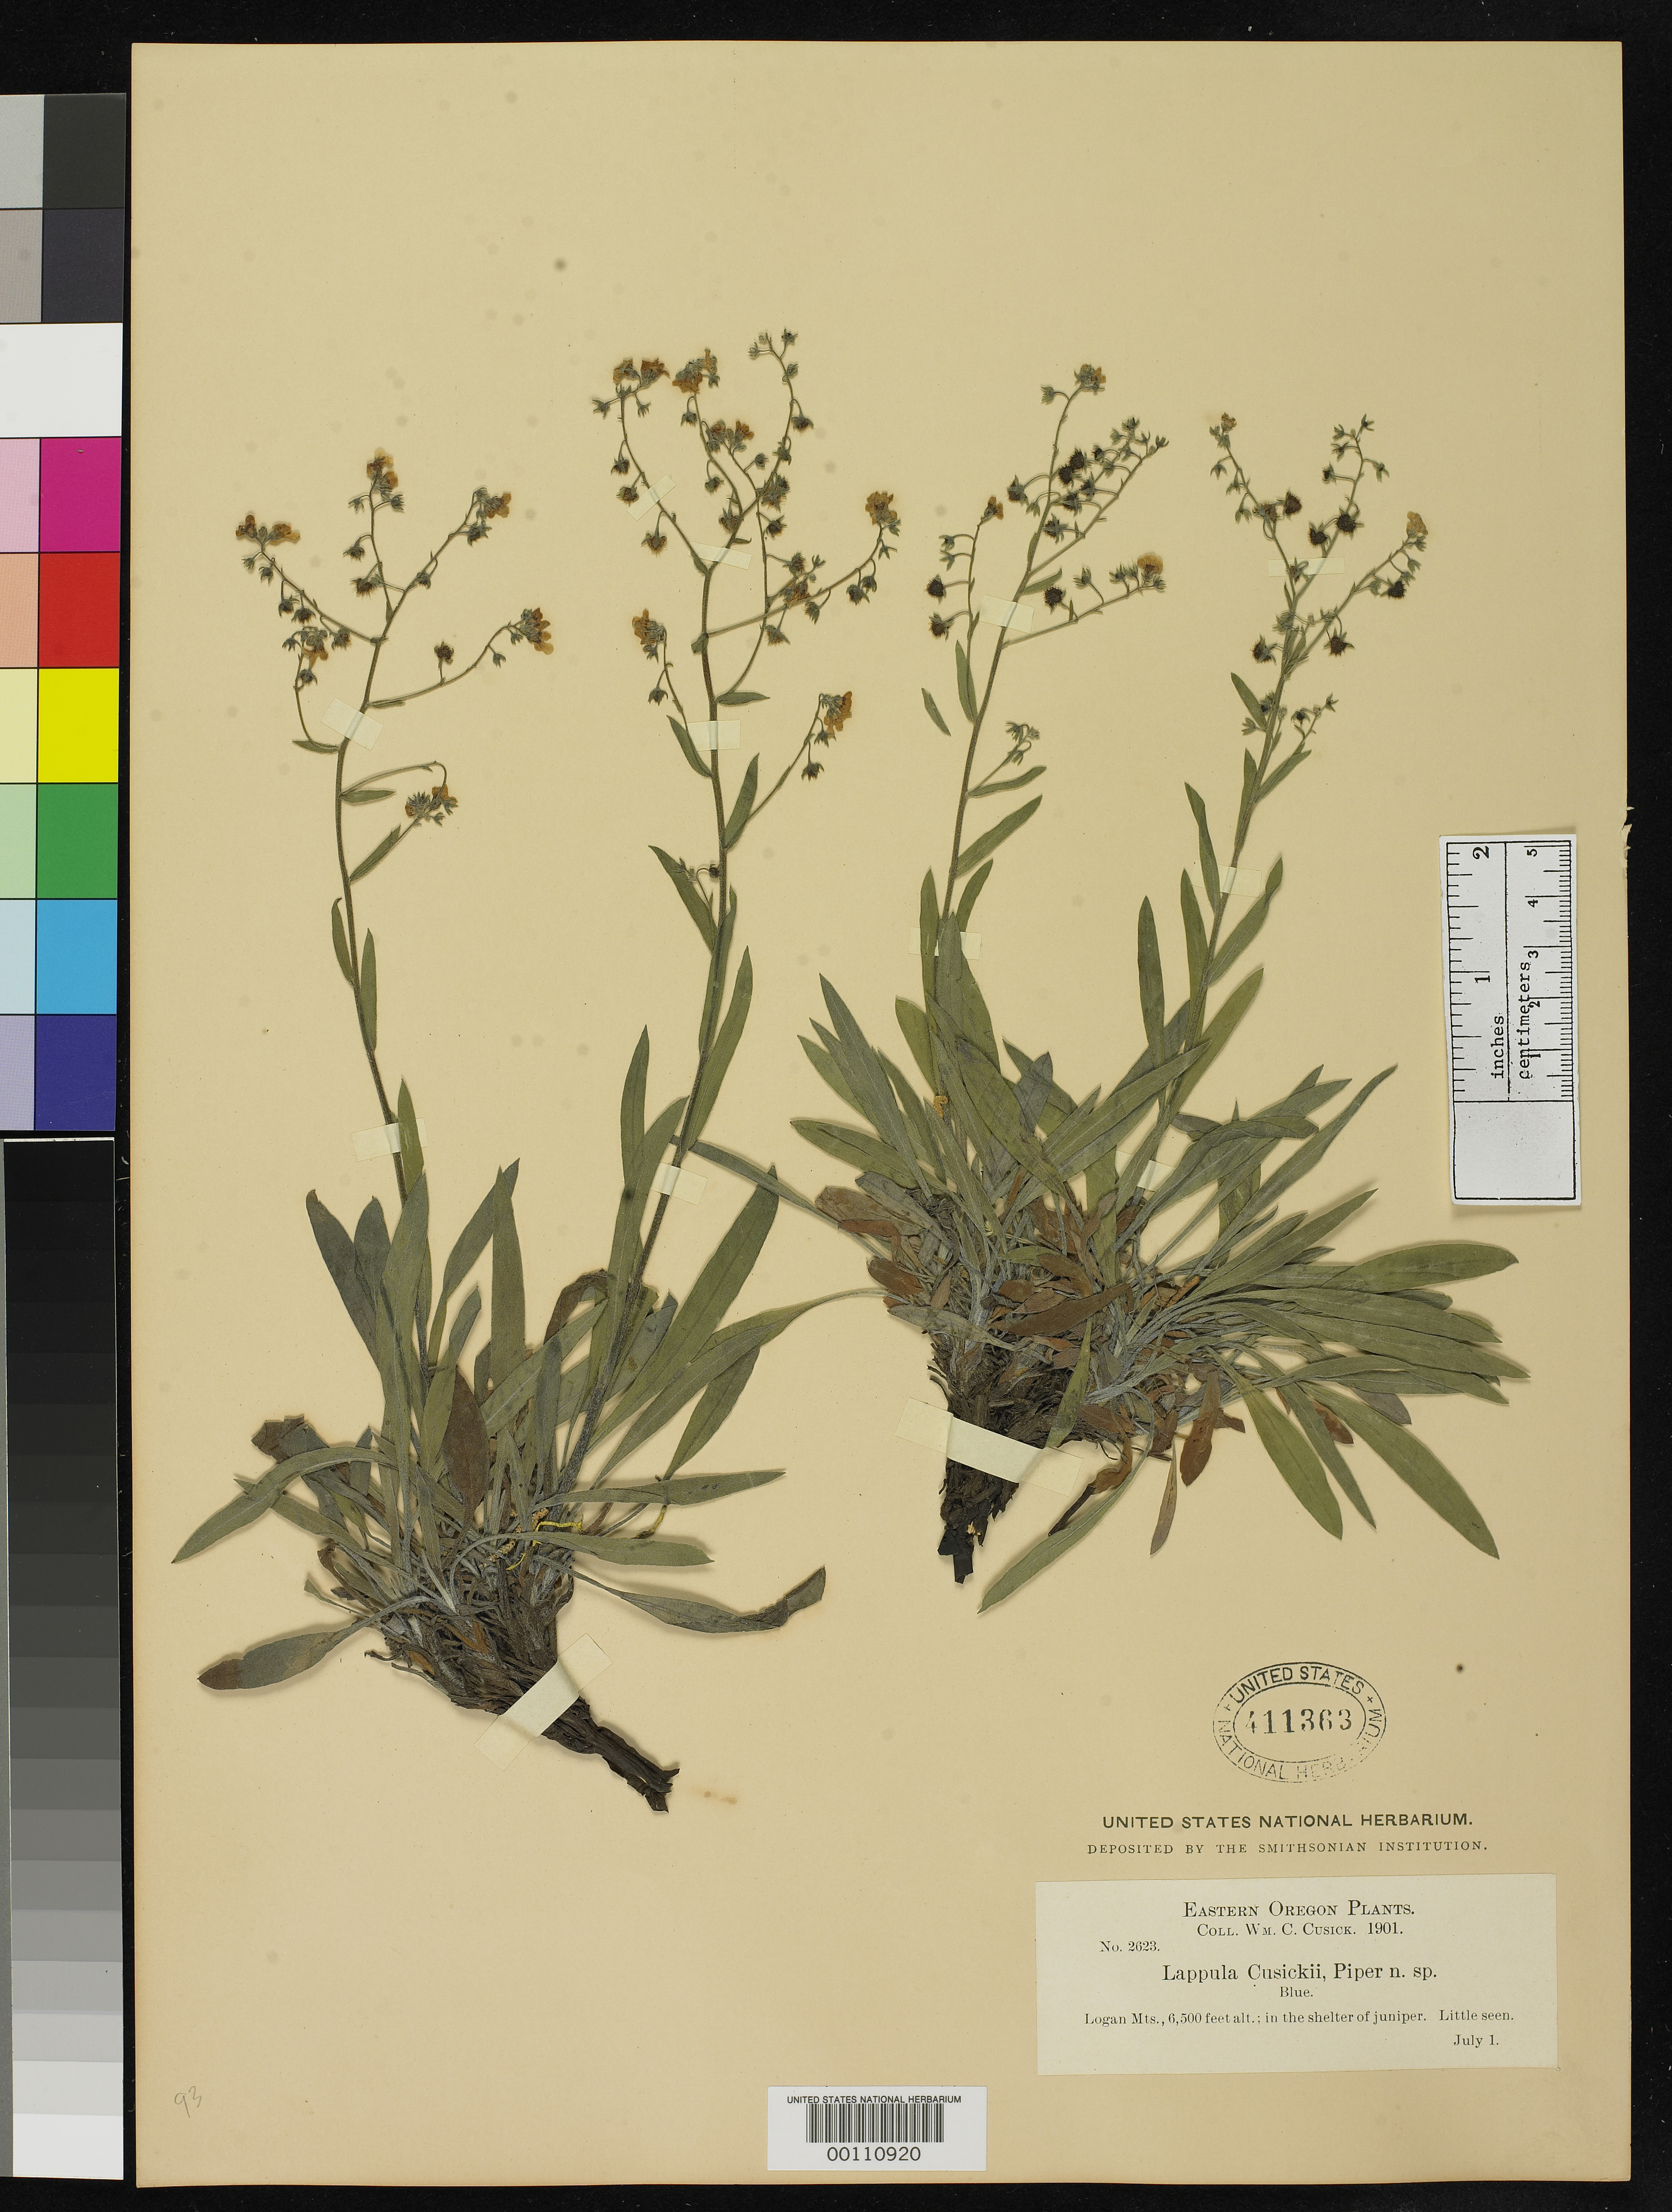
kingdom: Plantae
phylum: Tracheophyta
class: Magnoliopsida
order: Boraginales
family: Boraginaceae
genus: Lappula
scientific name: Lappula cusickii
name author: Piper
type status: Isotype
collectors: W. C. Cusick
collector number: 2623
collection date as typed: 01 Jul 1901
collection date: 1901-07-01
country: United States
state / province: Oregon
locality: Logan Mountains.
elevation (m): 1981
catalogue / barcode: US 411363